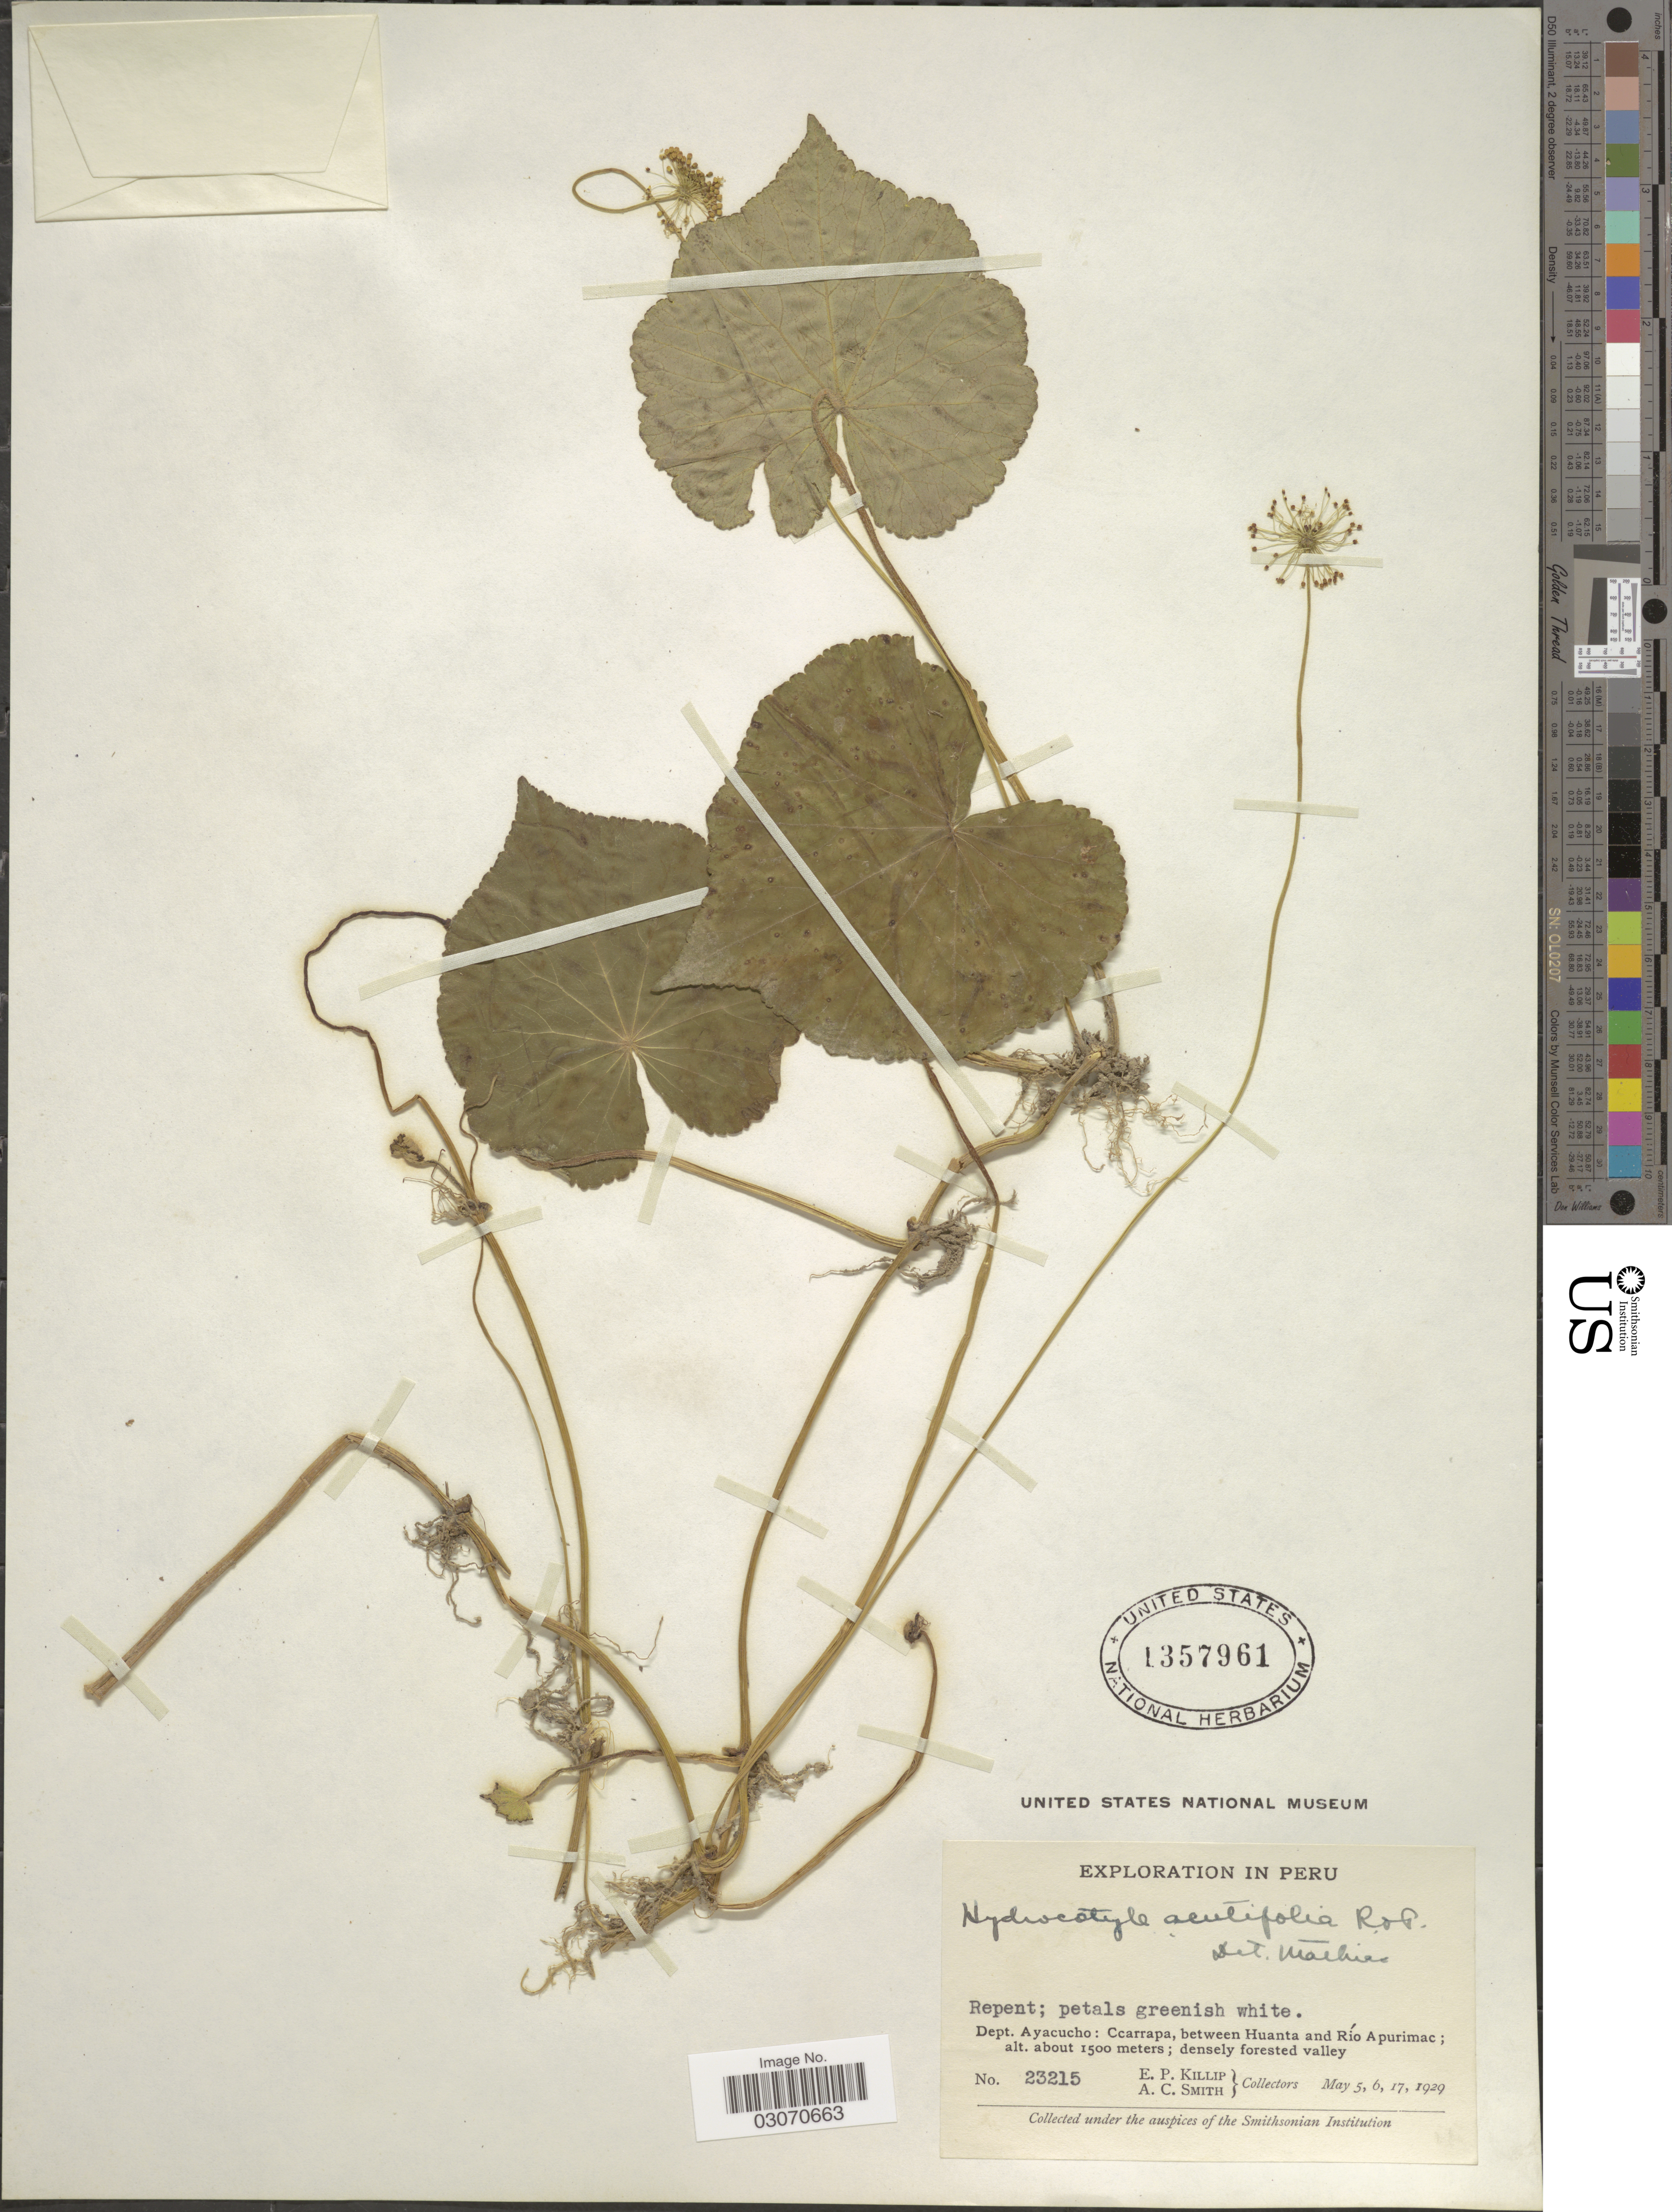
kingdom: Plantae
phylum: Tracheophyta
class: Magnoliopsida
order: Apiales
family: Araliaceae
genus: Hydrocotyle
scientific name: Hydrocotyle acutifolia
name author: Ruiz & Pav.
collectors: E. P. Killip & A. C. Smith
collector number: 23215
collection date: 1929-05-05/1929-05-17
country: Peru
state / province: Ayacucho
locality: Dept. Ayacucho: Ccarrapa, between Huanta and Río Apurimac.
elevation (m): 1500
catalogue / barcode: US 1357961